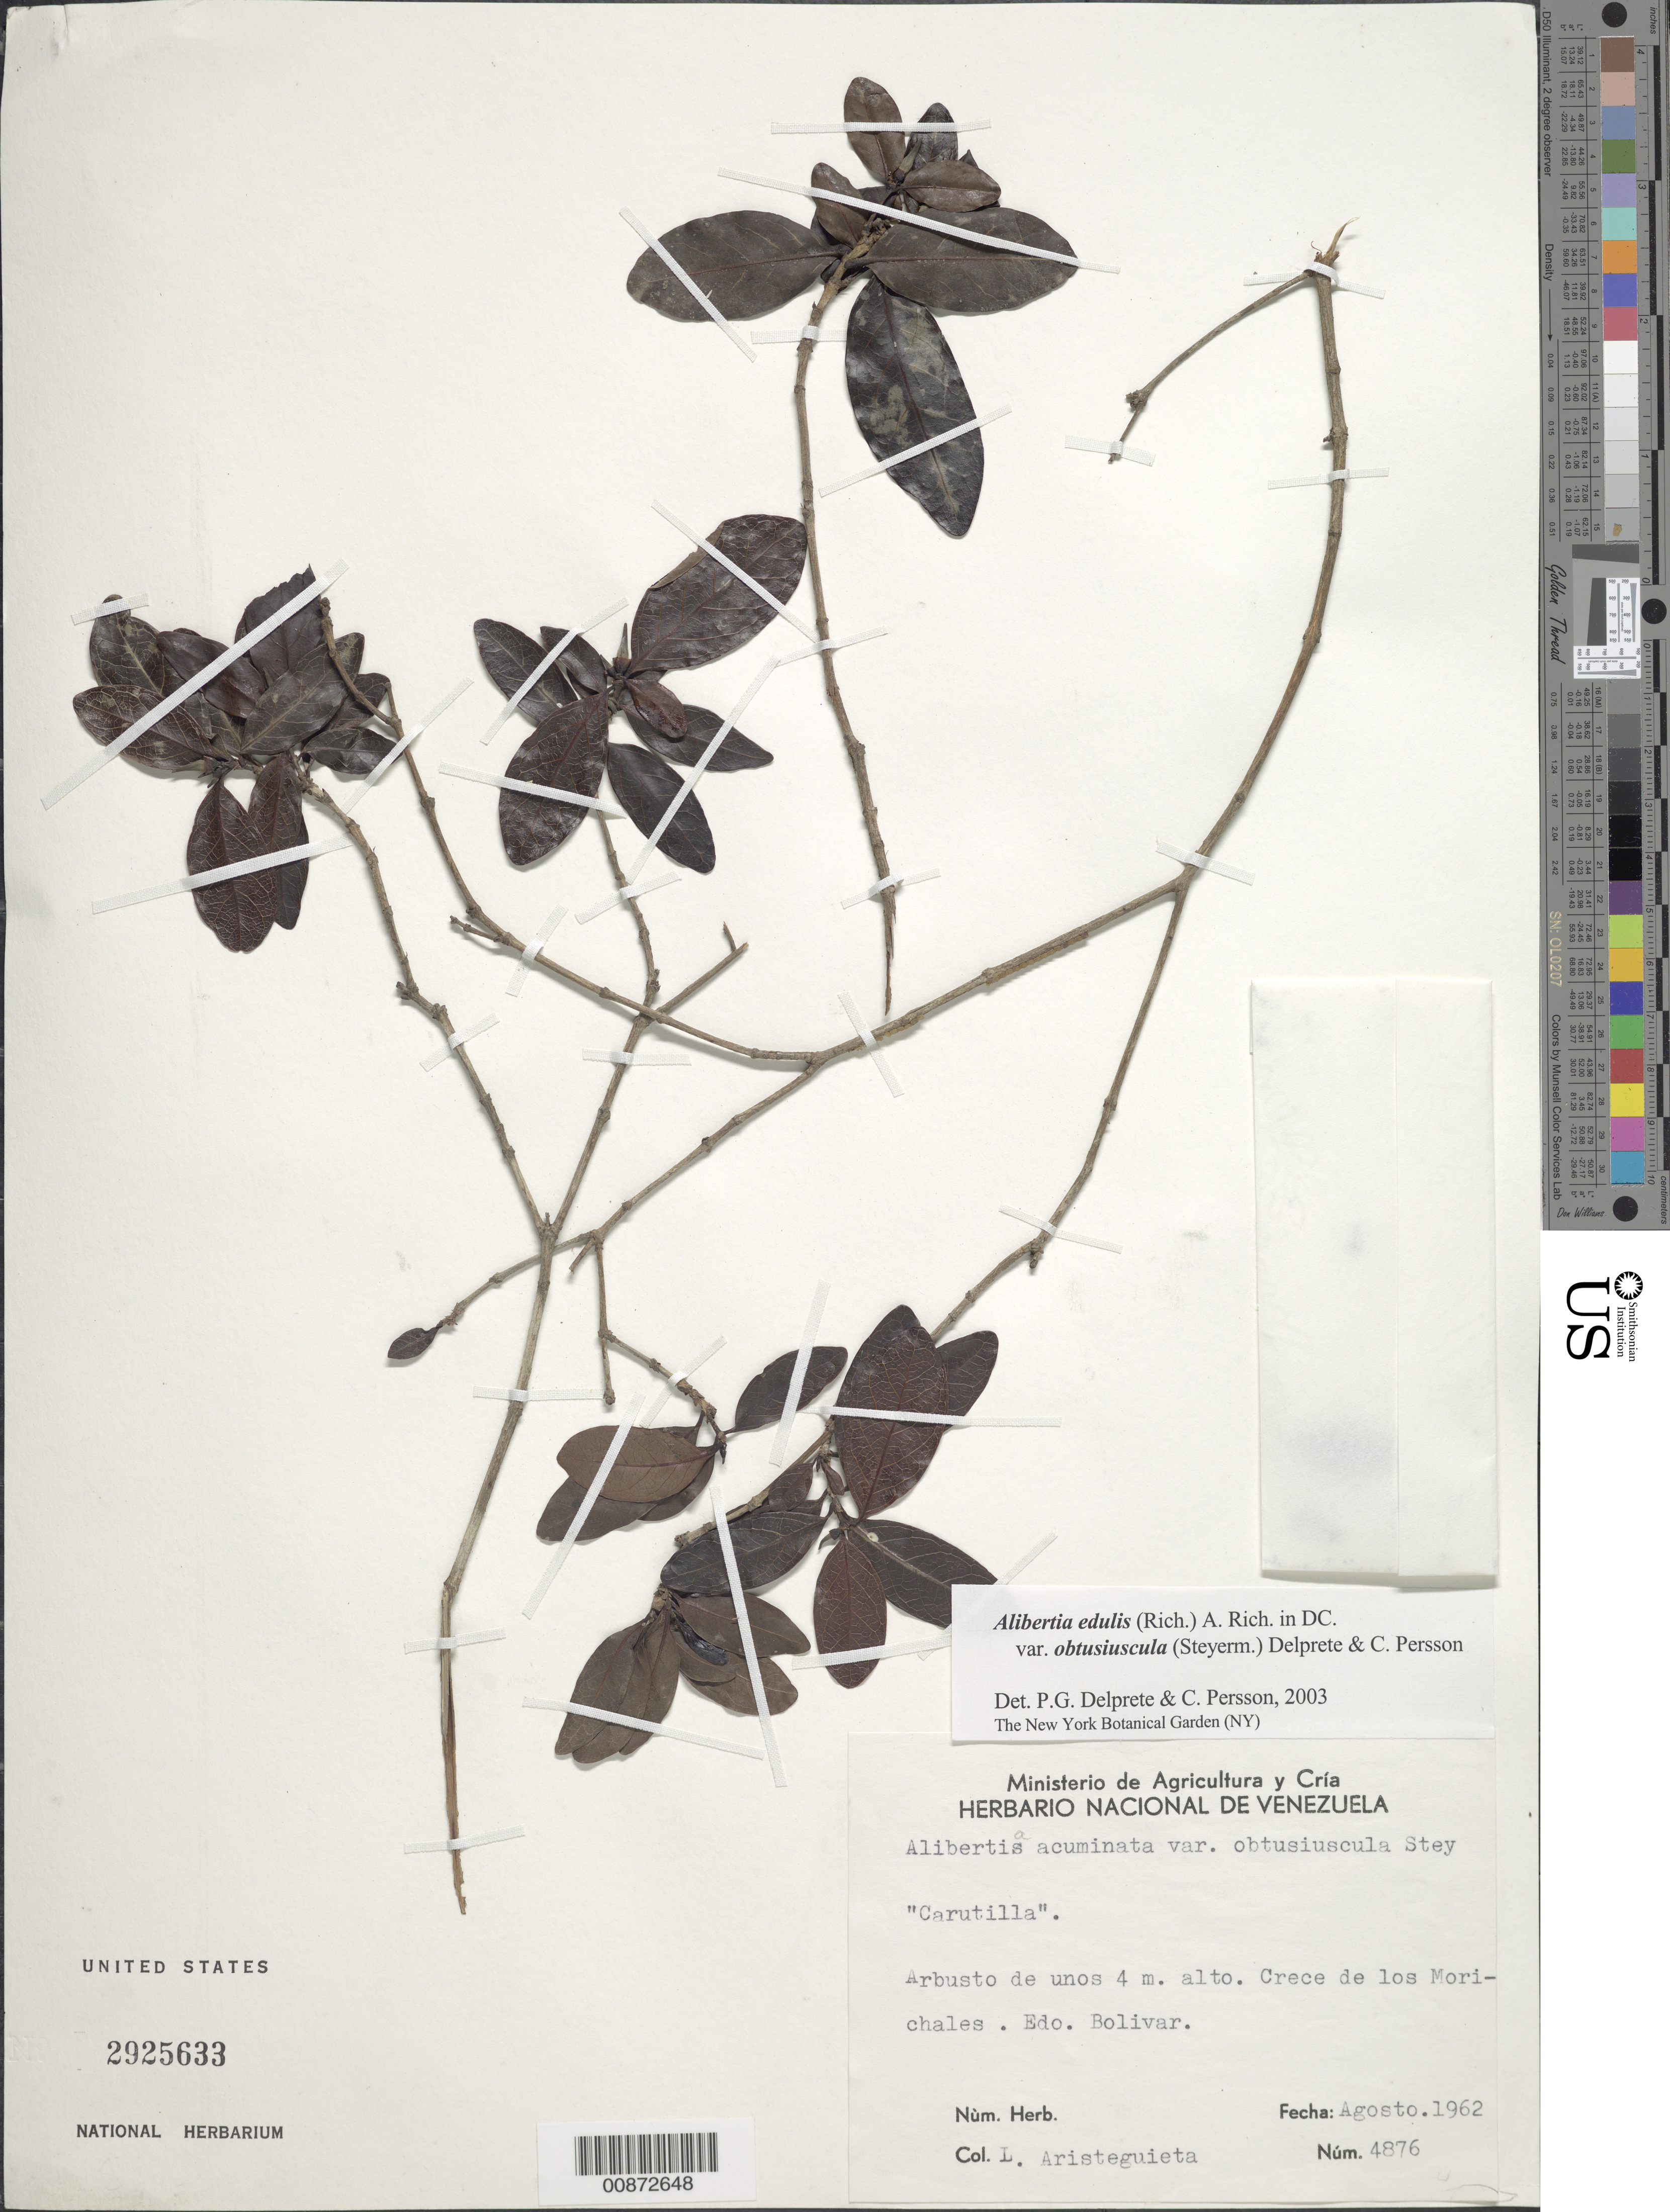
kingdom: Plantae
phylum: Tracheophyta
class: Magnoliopsida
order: Gentianales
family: Rubiaceae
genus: Alibertia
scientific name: Alibertia edulis var. obtusiuscula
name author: (Steyerm.) Delprete & C.H. Perss.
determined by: Delprete, P. G.; Persson, C. H.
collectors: L. Aristeguieta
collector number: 4876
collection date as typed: Aug-62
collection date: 1962-08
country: Venezuela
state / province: Bolívar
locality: Ciudad Bolívar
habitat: Crece de los morichales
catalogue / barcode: US 2925633